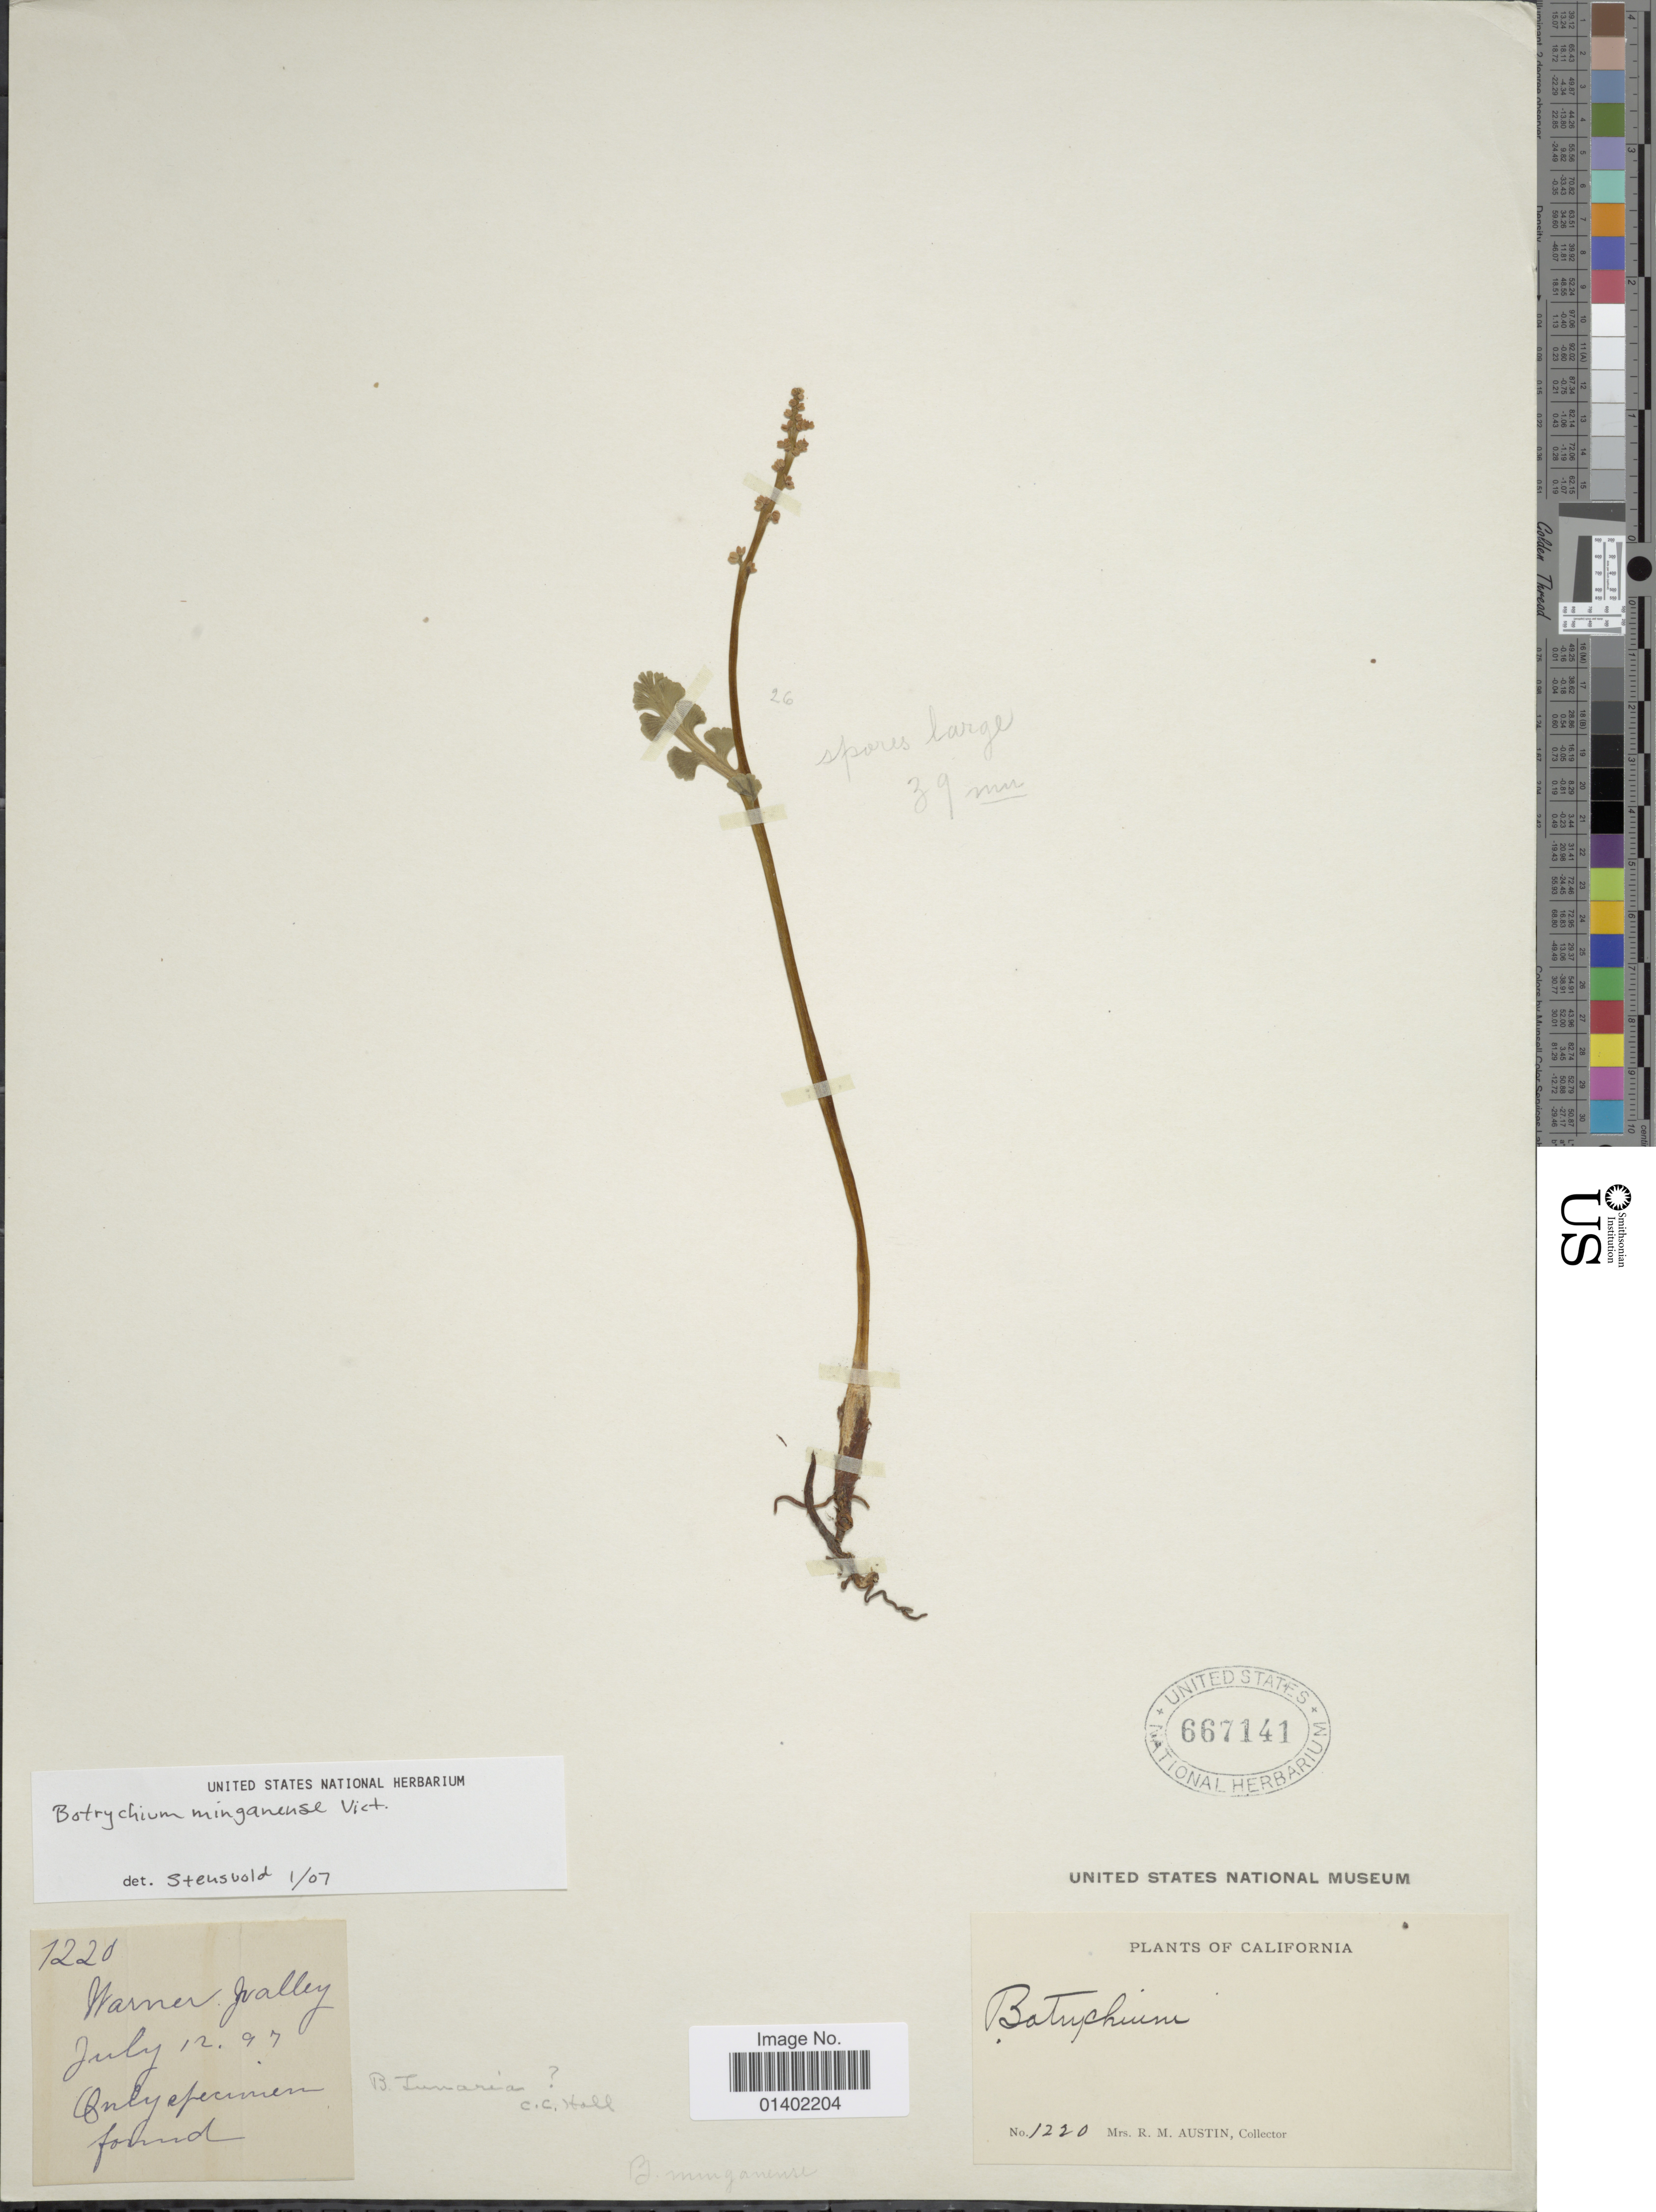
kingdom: Plantae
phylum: Tracheophyta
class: Polypodiopsida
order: Ophioglossales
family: Ophioglossaceae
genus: Botrychium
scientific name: Botrychium minganense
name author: Vict.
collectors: R. Austin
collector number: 1220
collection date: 1997-07-12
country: United States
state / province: California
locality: Warner Valley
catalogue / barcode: US 667141